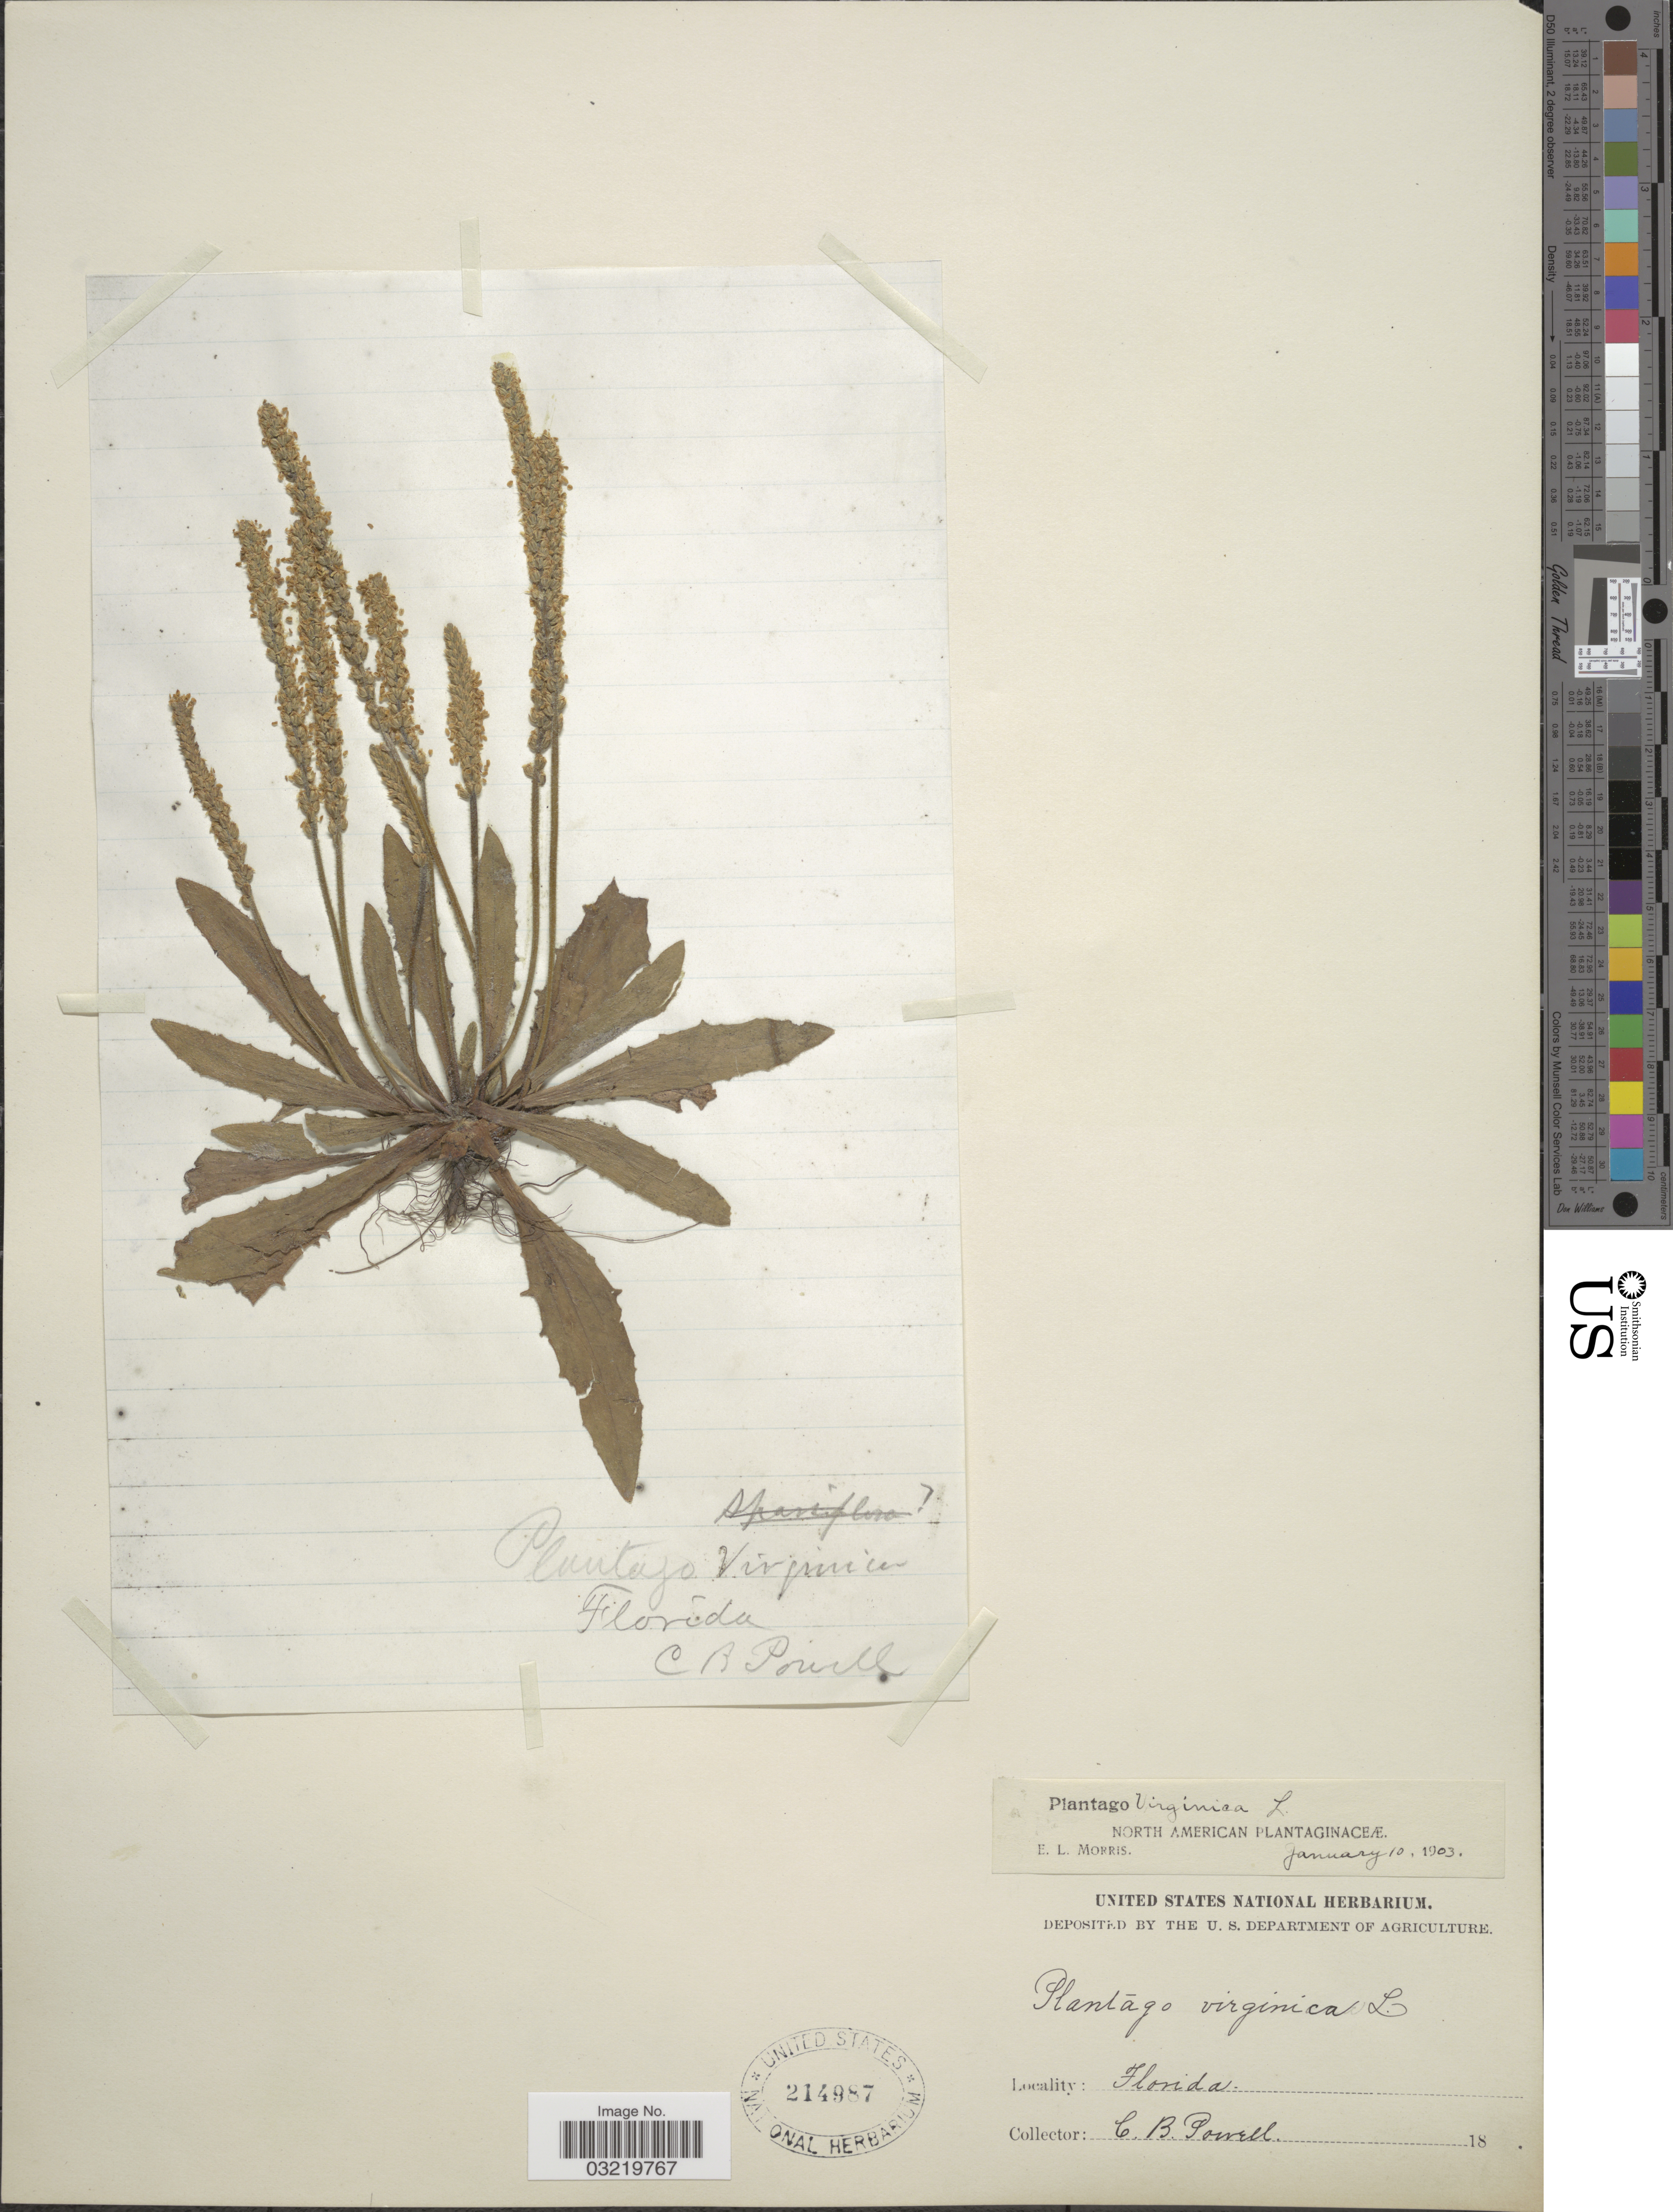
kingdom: Plantae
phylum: Tracheophyta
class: Magnoliopsida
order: Lamiales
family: Plantaginaceae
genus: Plantago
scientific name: Plantago virginica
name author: L.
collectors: C. Powell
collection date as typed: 18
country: United States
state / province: Florida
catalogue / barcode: US 214987